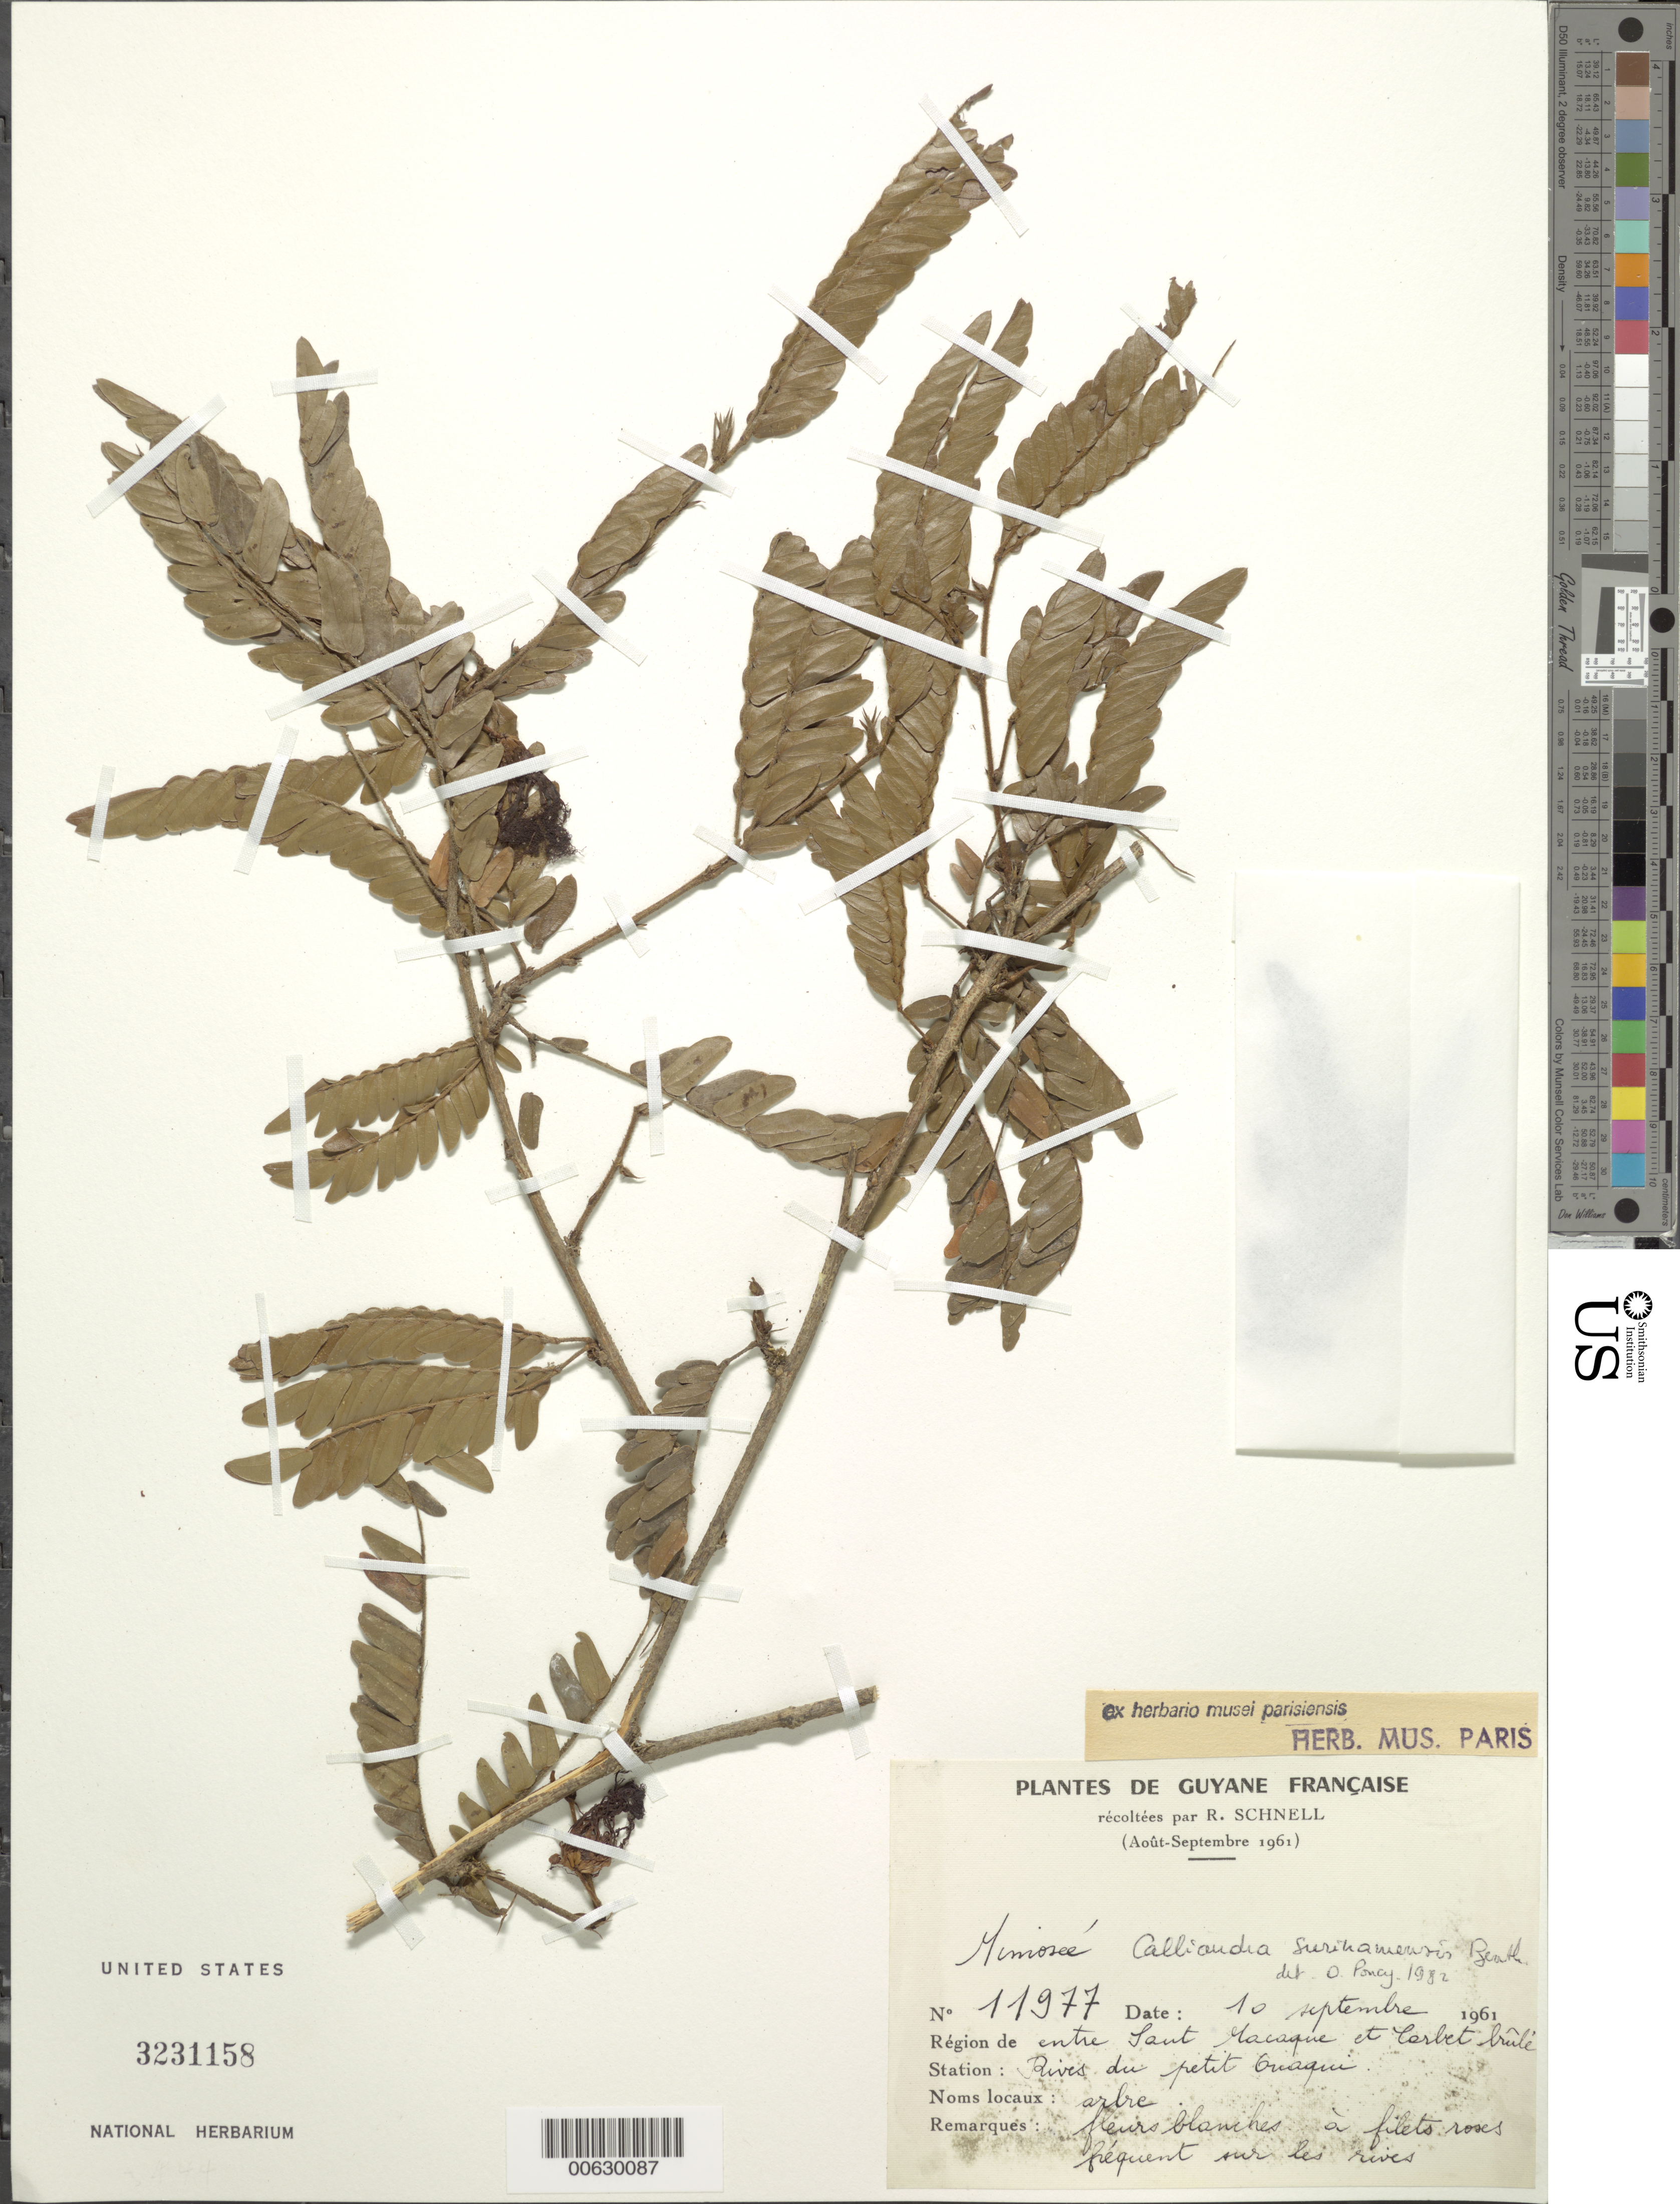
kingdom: Plantae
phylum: Tracheophyta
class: Magnoliopsida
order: Fabales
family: Fabaceae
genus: Calliandra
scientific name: Calliandra surinamensis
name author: Benth.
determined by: Poncy, O.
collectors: R. A. Schnell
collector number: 11977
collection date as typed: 10-Sep-61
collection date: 1961-09-10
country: French Guiana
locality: Saut Macaque à Carbet brulé; rives du petit Ouaqui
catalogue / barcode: US 3231158